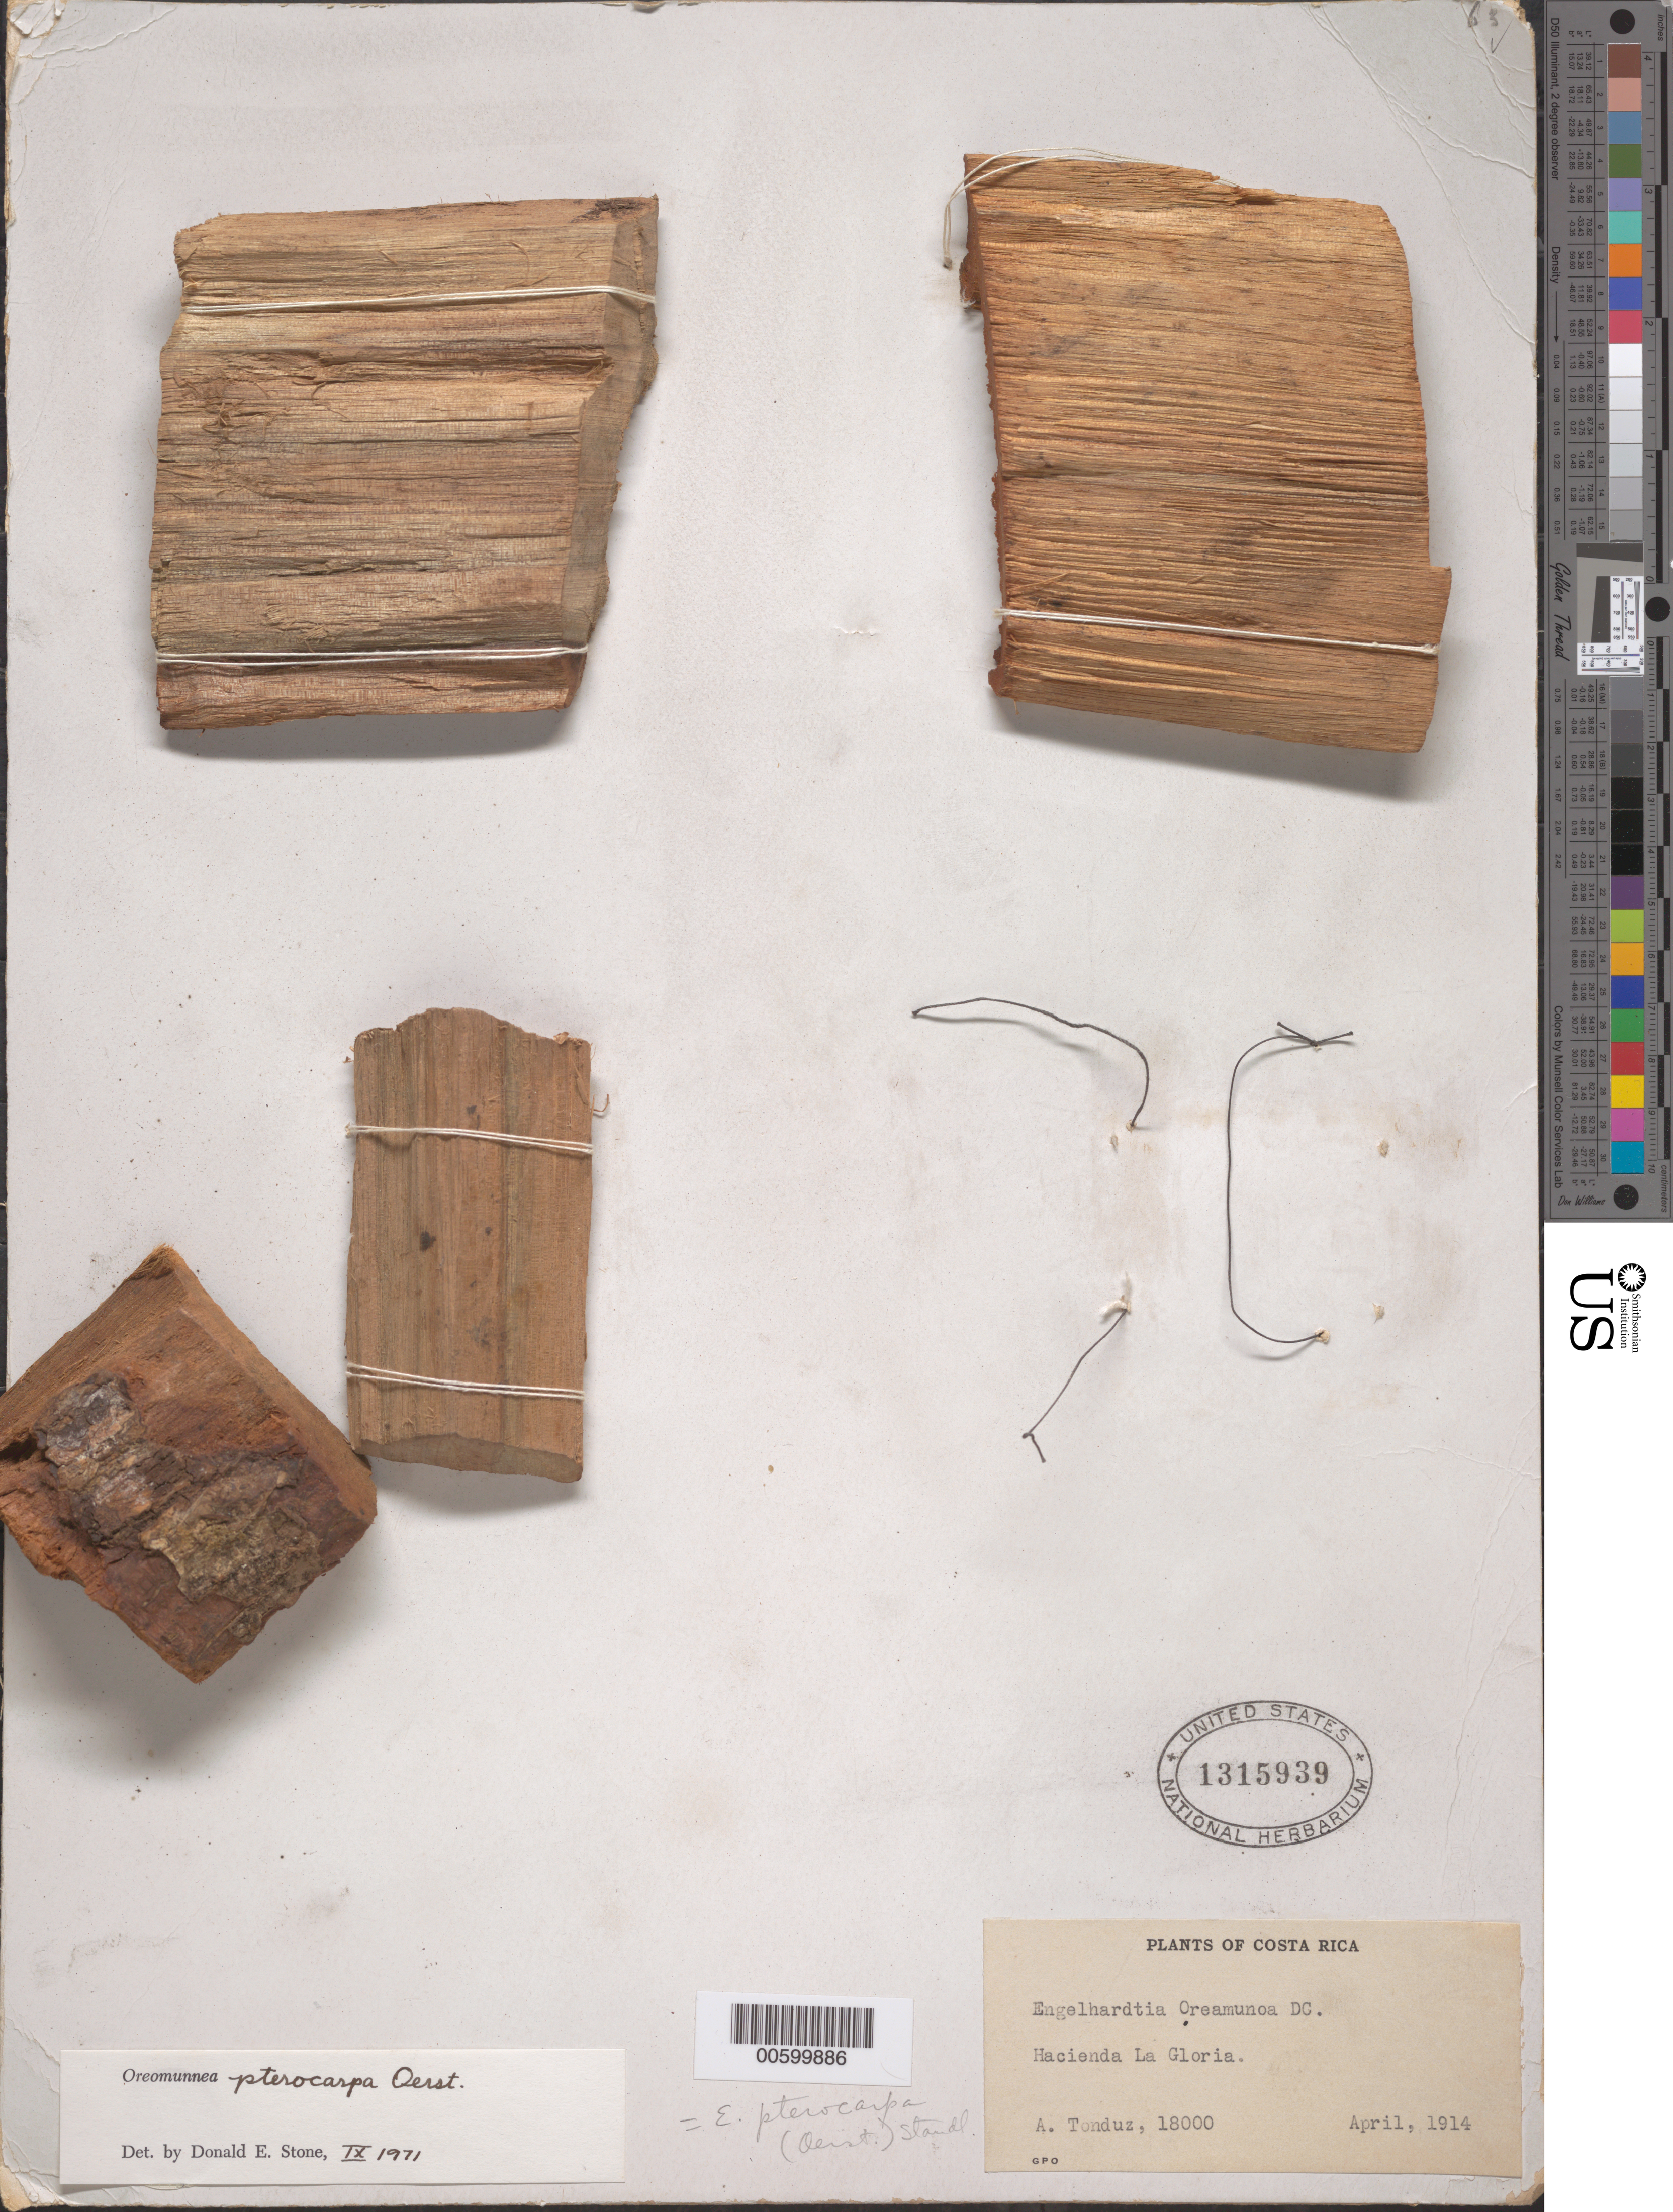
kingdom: Plantae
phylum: Tracheophyta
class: Magnoliopsida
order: Fagales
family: Juglandaceae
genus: Oreomunnea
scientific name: Oreomunnea pterocarpa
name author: Oerst.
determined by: Stone, D. E.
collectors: A. Tonduz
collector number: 18000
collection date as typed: Apr 1914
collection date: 1914-04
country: Costa Rica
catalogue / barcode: US 1315939